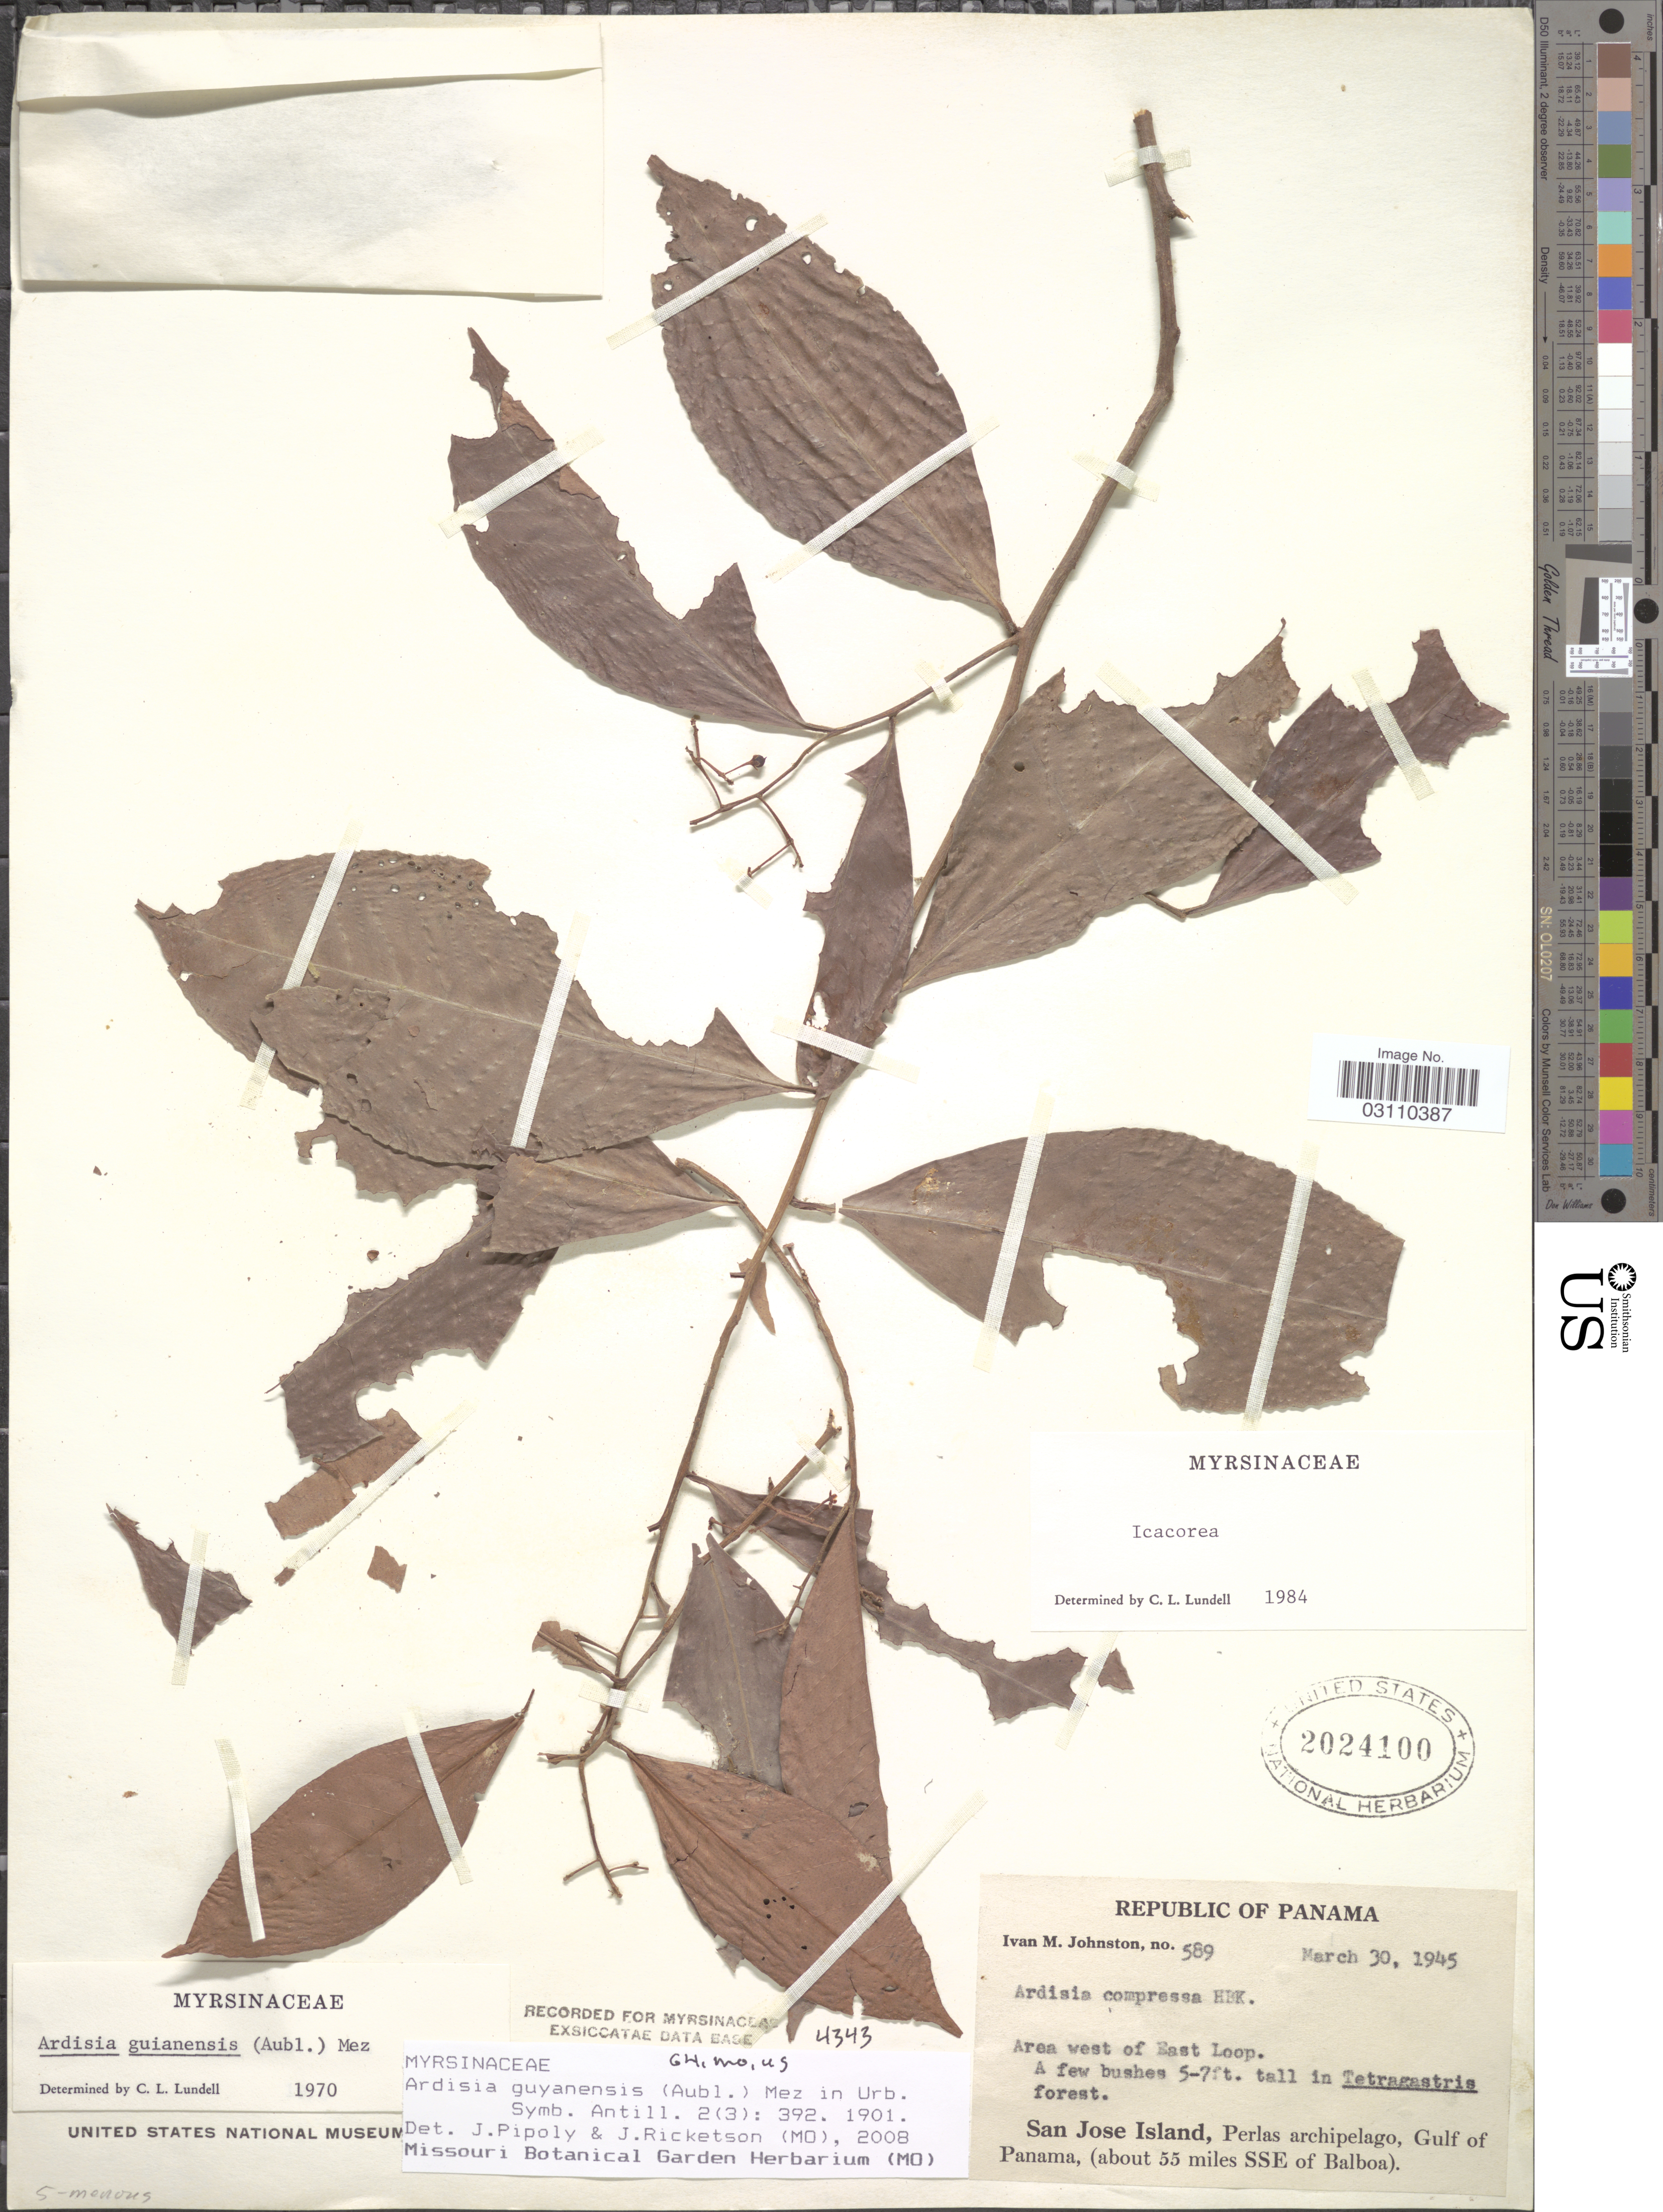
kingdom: Plantae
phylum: Tracheophyta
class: Magnoliopsida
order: Ericales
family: Primulaceae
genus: Ardisia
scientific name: Ardisia guianensis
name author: (Aubl.) Mez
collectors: I.M. Johnston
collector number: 589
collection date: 1945-03-30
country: Panama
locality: San Jose Island, Perlas archipelago, Gulf of Panama, (about 55 miles SSE of Balboa). Area west of East Loop.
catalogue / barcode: US 2024100